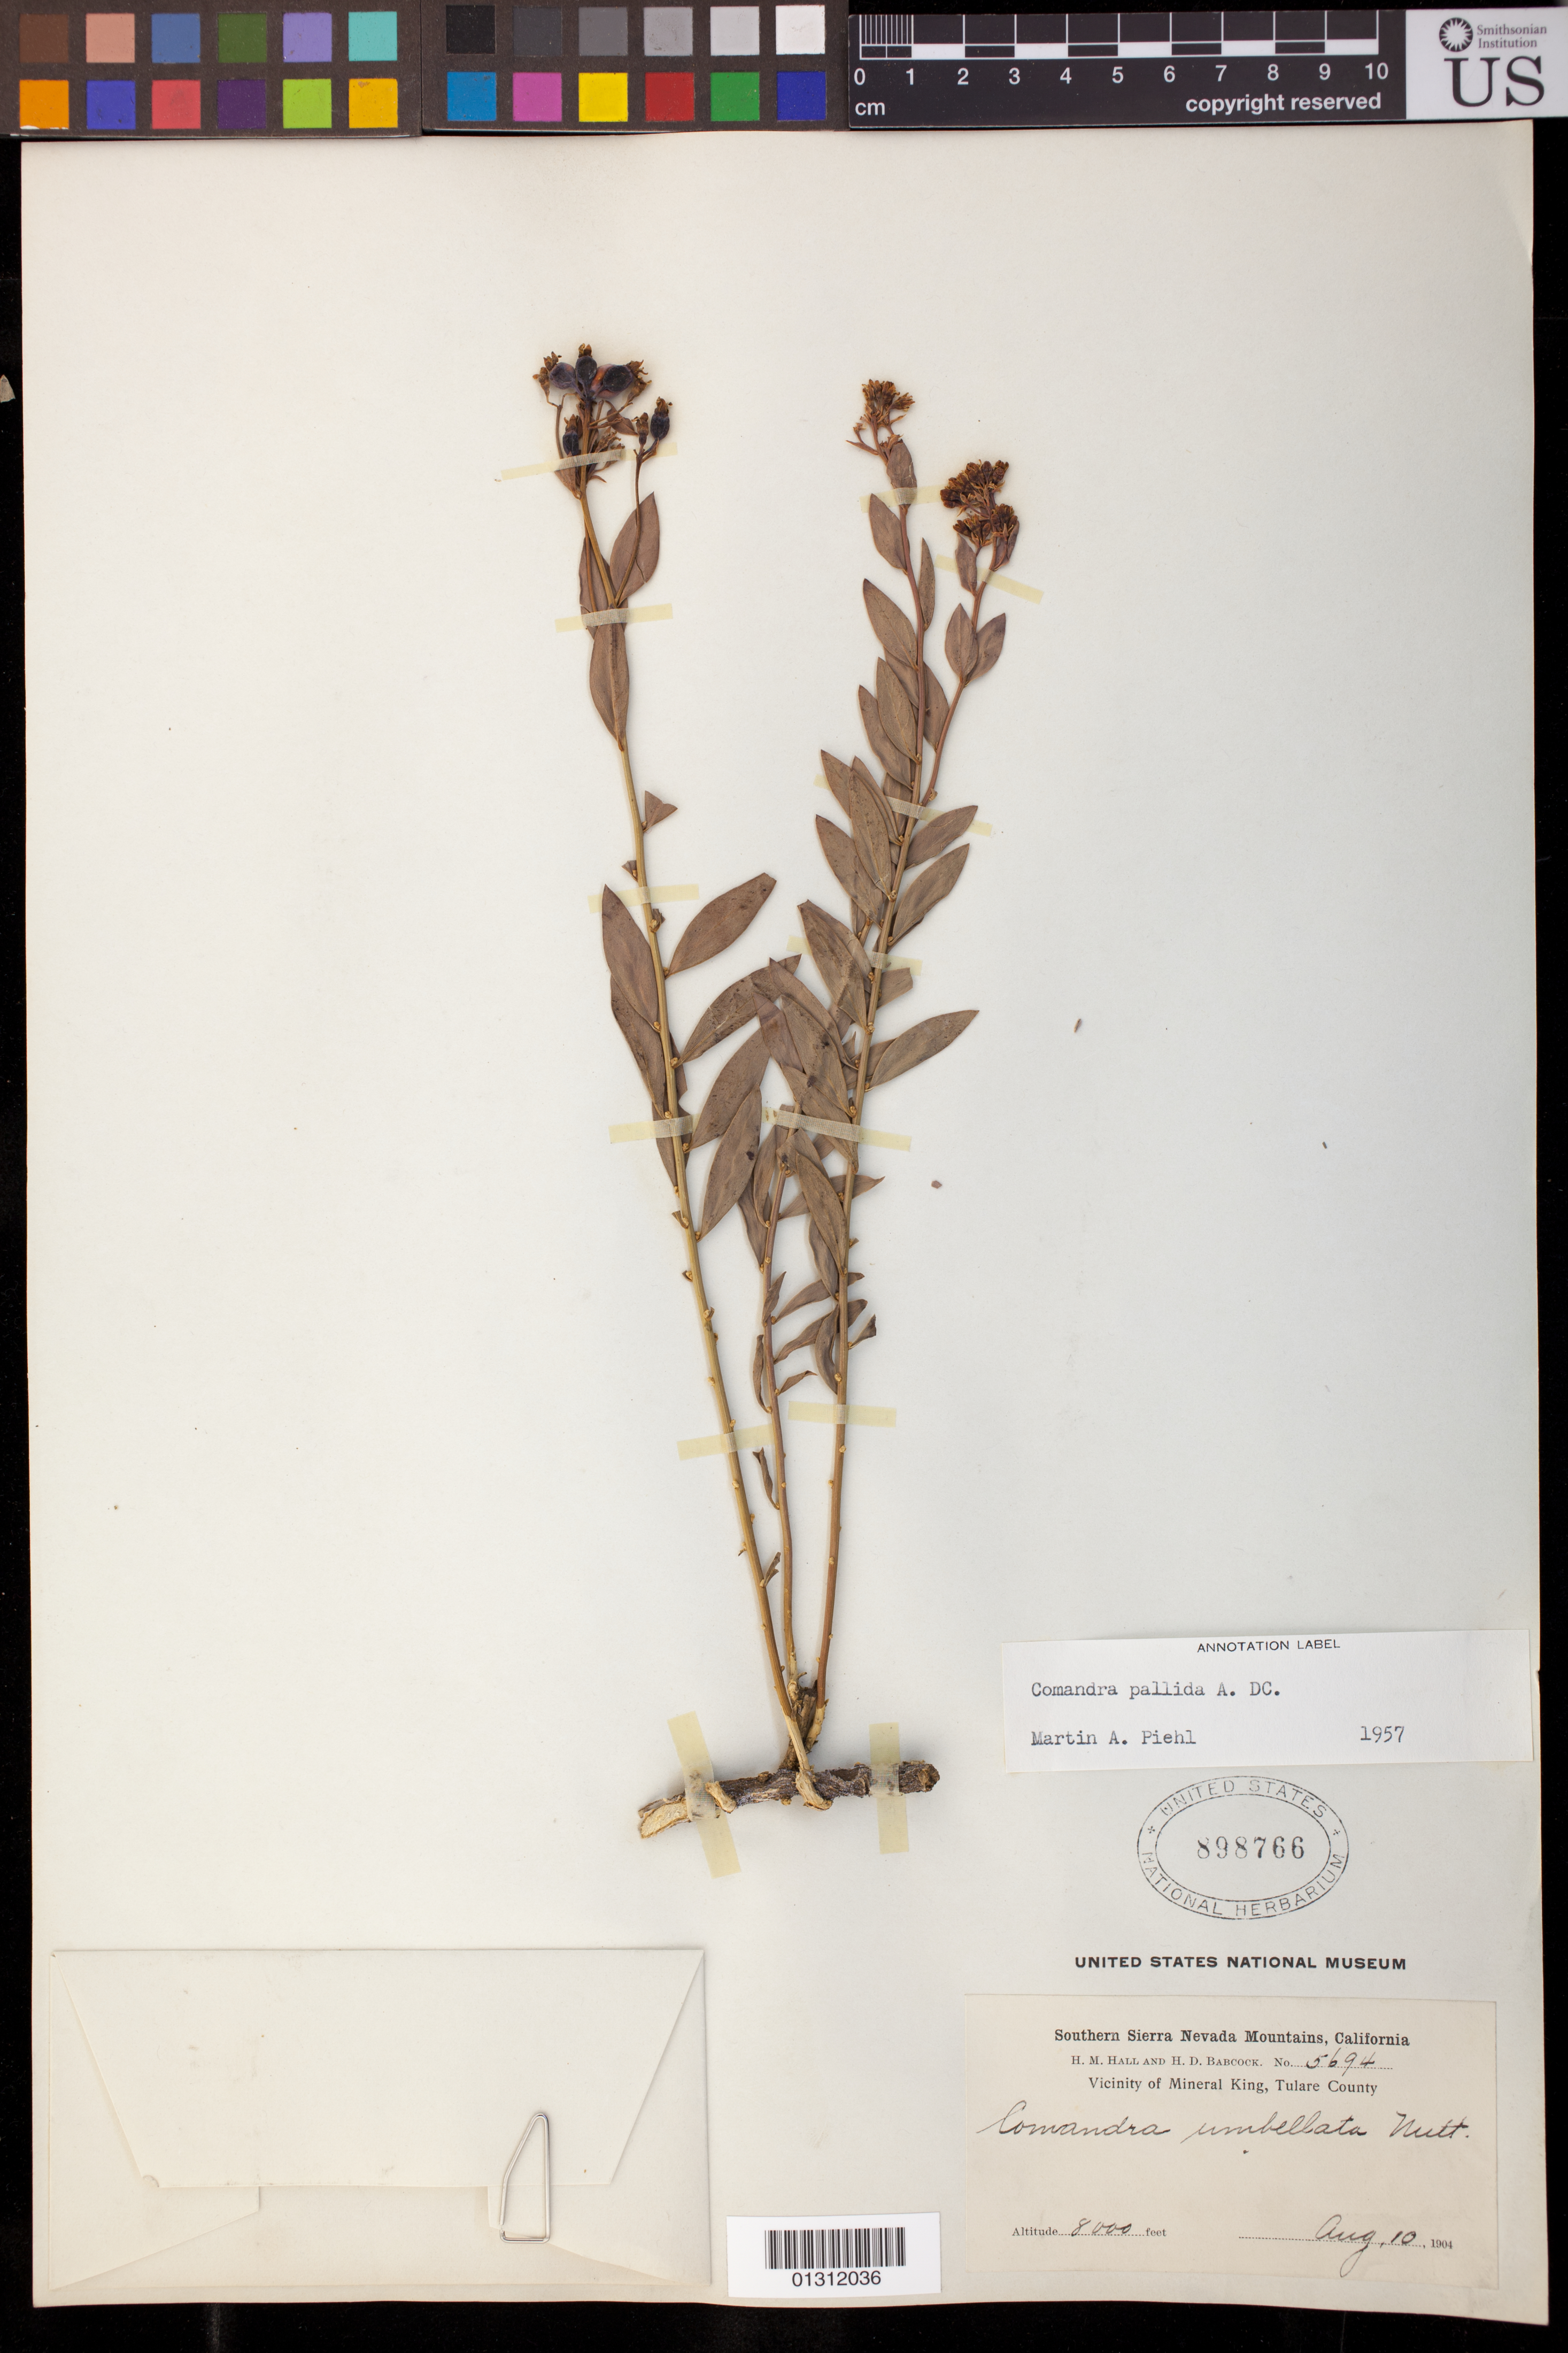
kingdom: Plantae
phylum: Tracheophyta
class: Magnoliopsida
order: Santalales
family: Comandraceae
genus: Comandra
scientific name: Comandra pallida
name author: A. DC.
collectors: H. M. Hall & H. Babcock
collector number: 5694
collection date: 1904-08-10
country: United States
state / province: California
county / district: Tulare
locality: Southern Sierra Nevada Mountains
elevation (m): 2438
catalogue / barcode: US 898766